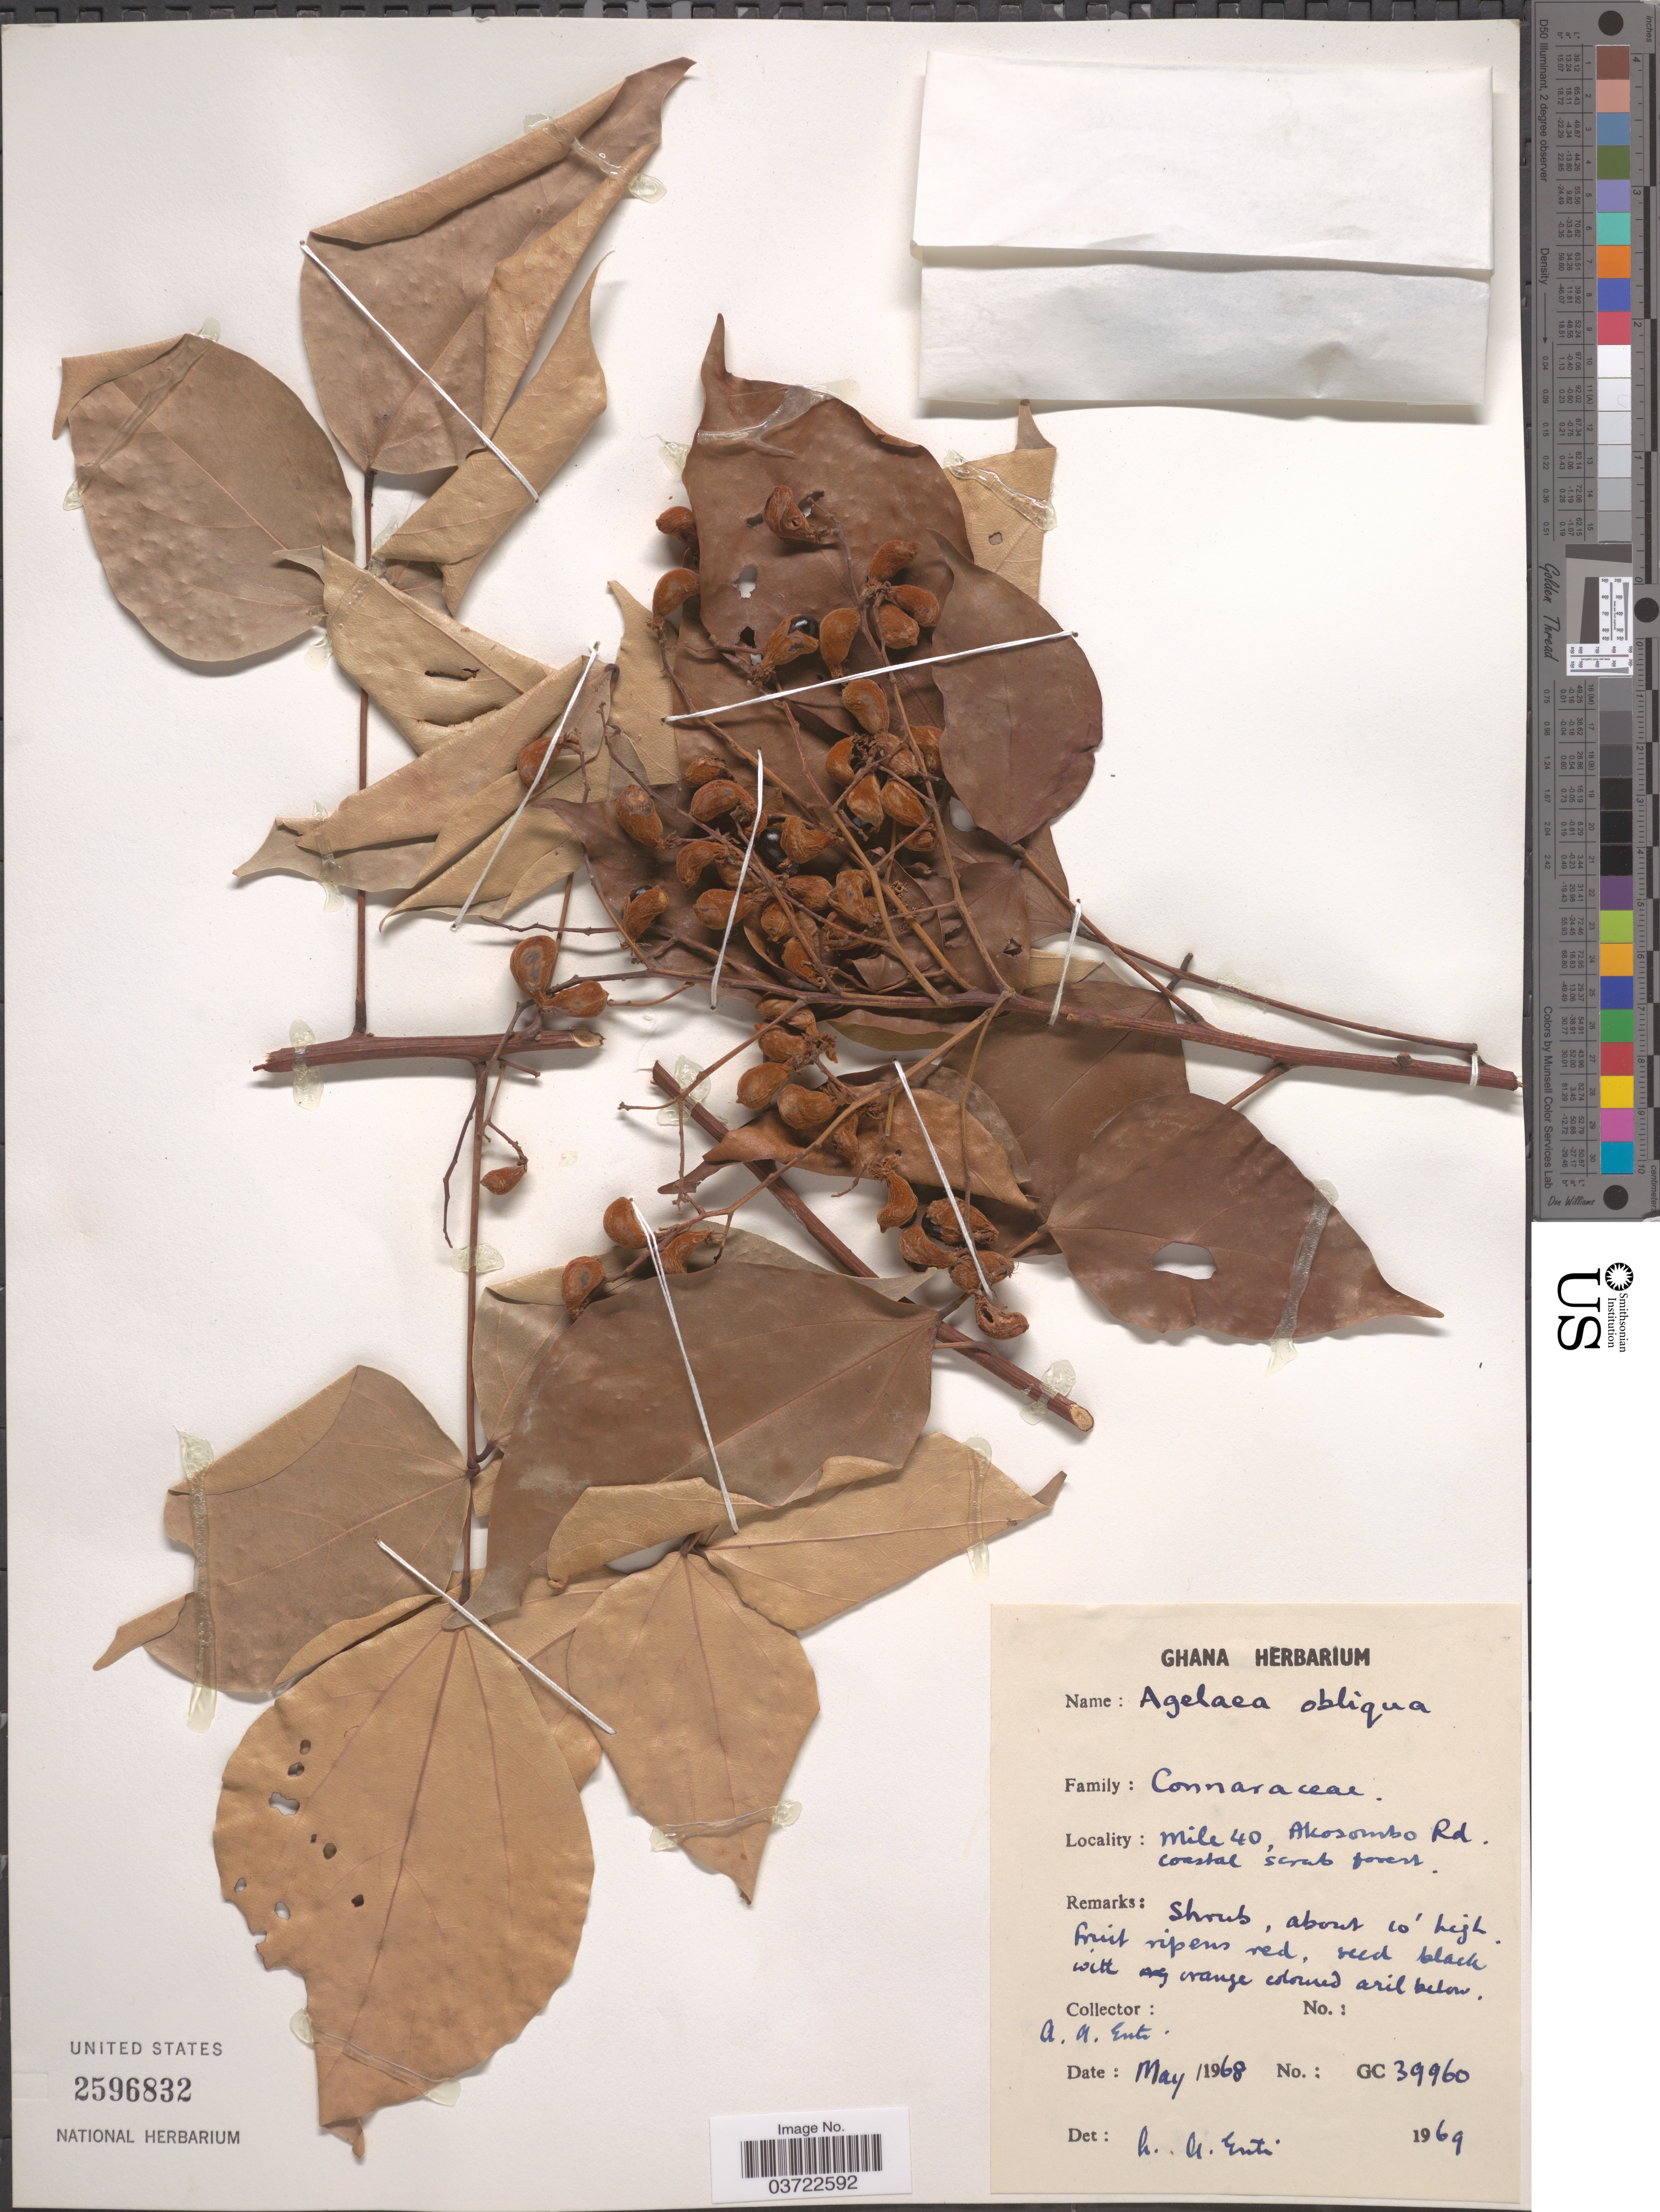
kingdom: Plantae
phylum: Tracheophyta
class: Magnoliopsida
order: Oxalidales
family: Connaraceae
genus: Agelaea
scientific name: Agelaea pentagyna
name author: (Lam.) Baill.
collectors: A. Enti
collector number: GC39960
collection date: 1968-05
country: Ghana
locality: Mile 40, Akosombo Rd.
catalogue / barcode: US 2596832